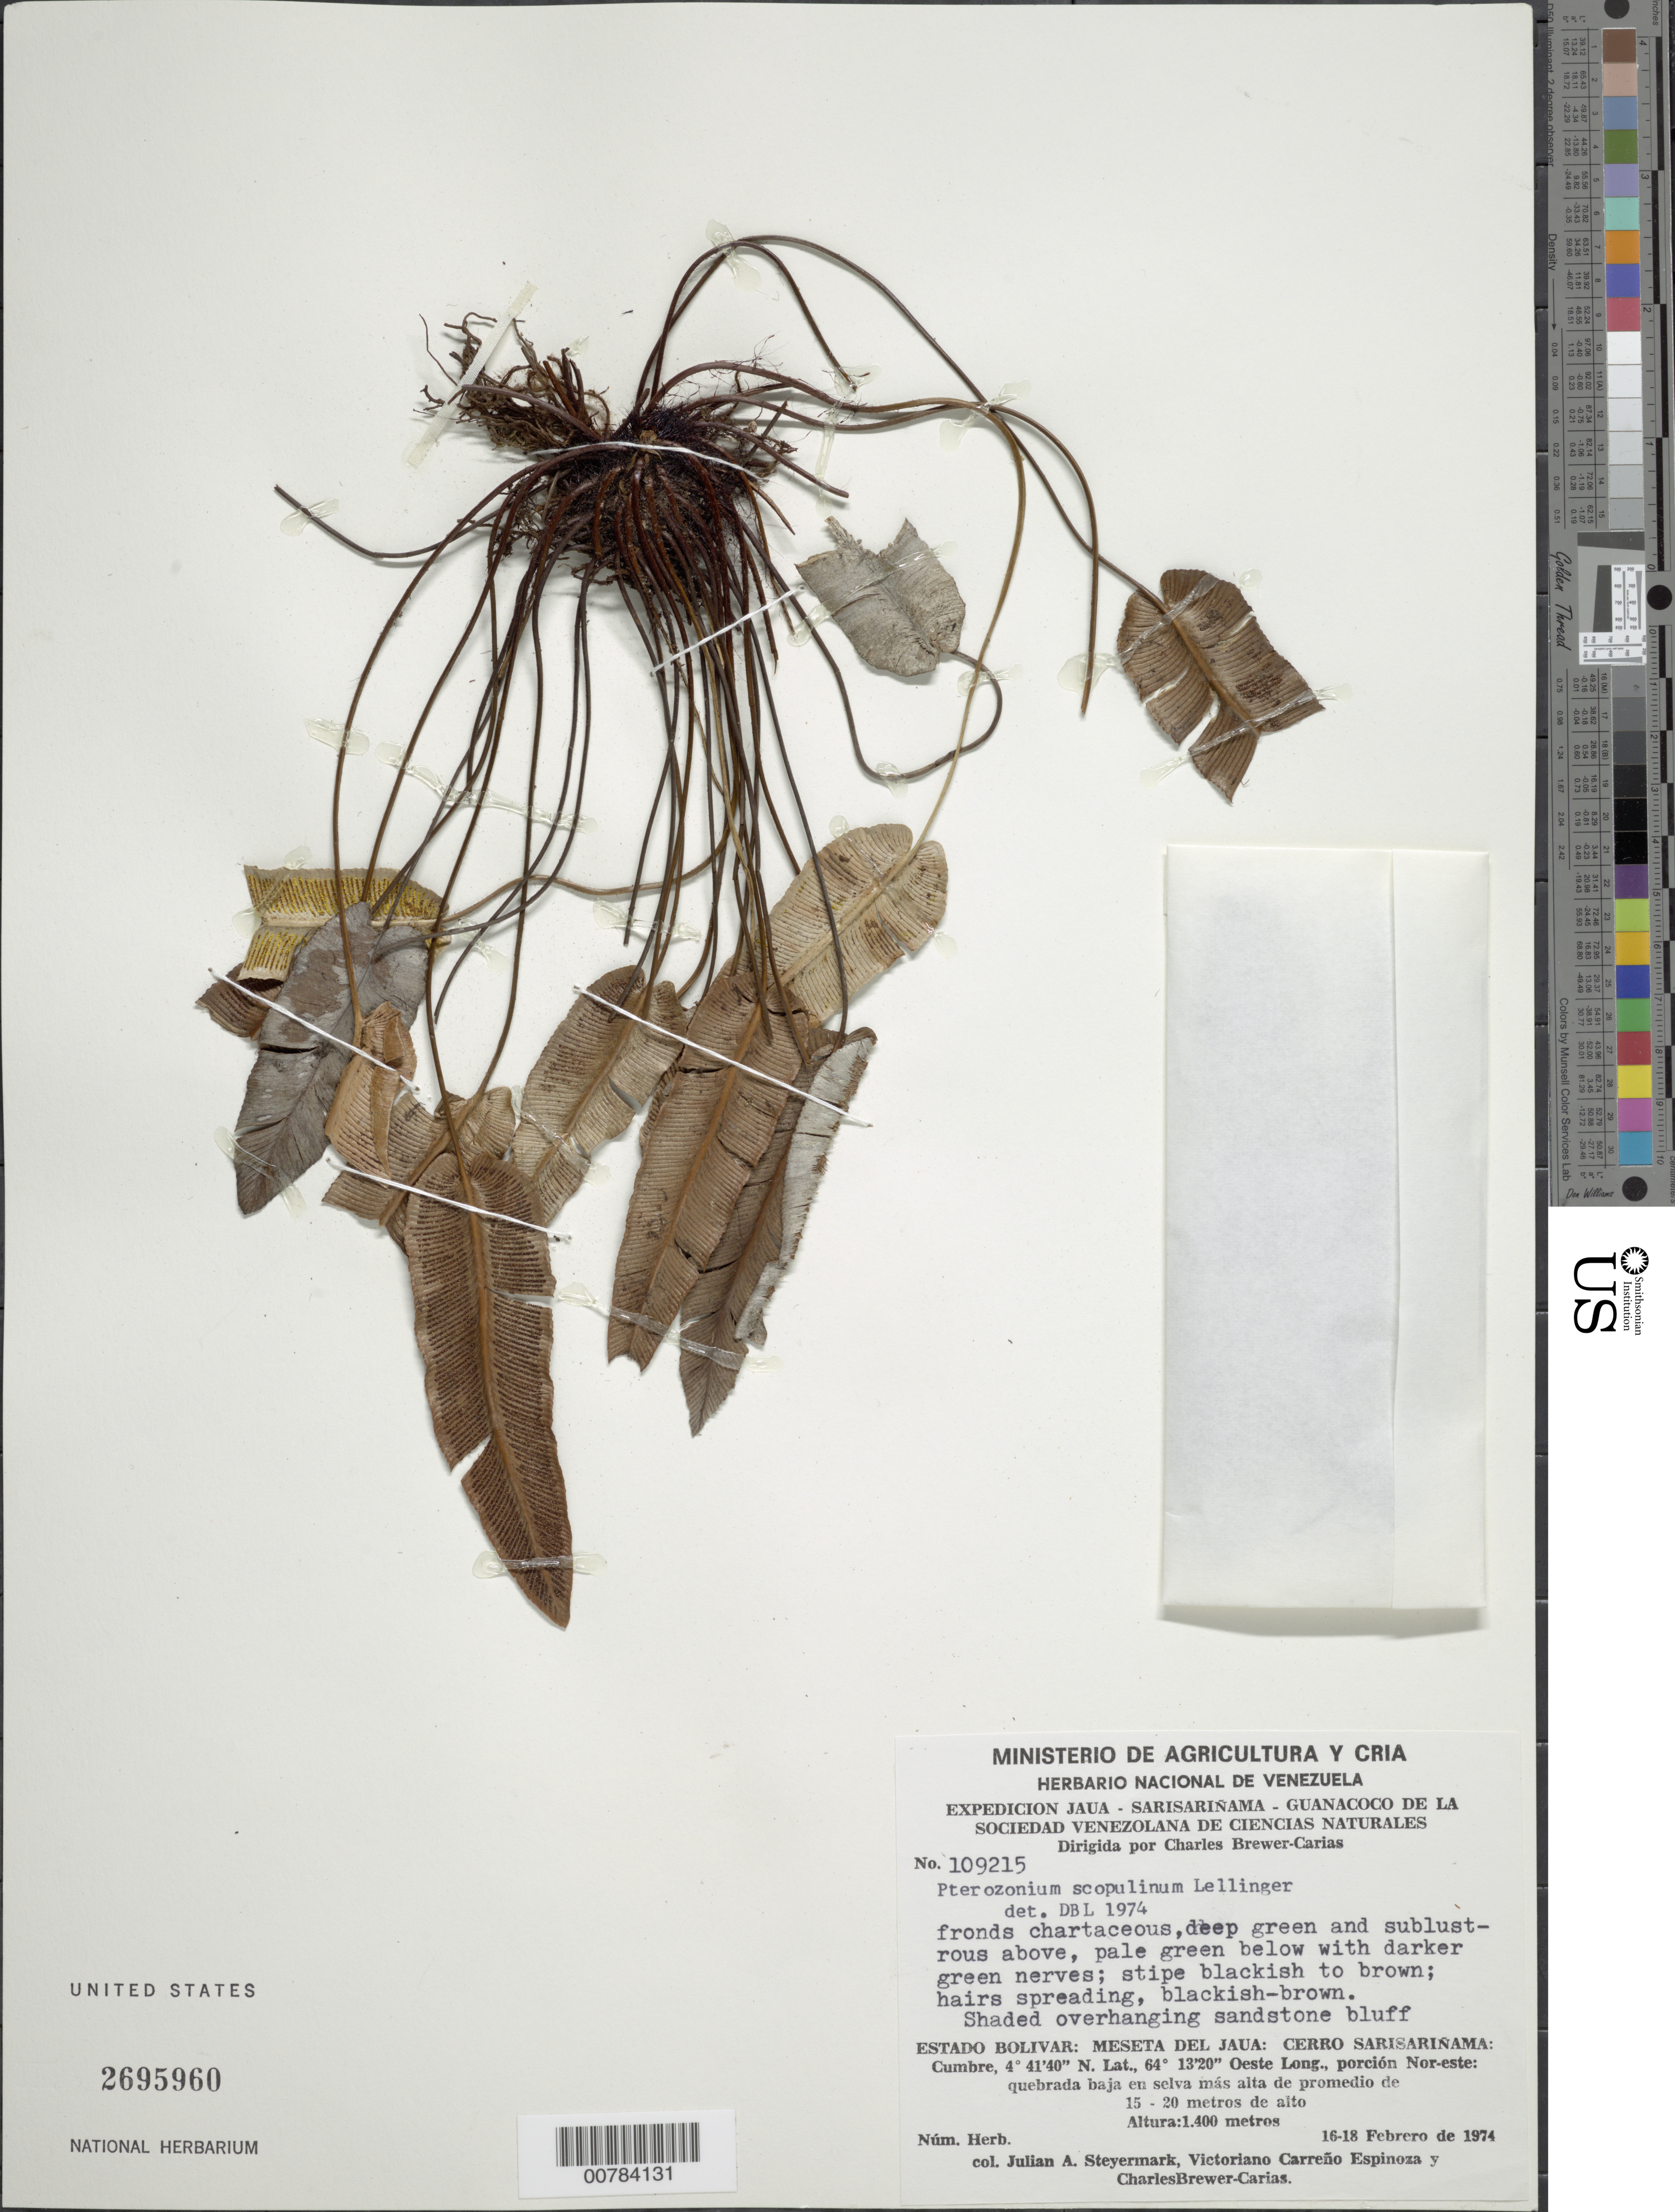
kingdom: Plantae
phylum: Tracheophyta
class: Polypodiopsida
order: Polypodiales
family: Pteridaceae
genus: Pterozonium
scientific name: Pterozonium scopulinum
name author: Lellinger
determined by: Lellinger, David B., (BOT), Smithsonian Institution - National Museum of Natural History (UNITED STATES)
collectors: J. Steyermark, V. Carreño E. & C. Brewer-Carias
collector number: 109215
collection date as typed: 16-Feb-74 to 18-Feb-74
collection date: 1974-02-16/1974-02-18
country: Venezuela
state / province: Bolívar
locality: Meseta del Jaua: Cerro Sarisariñama, summit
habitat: Shaded overhanging sandstone bluff, quebrada baja en selva mas alta de promedio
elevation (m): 1400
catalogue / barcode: US 2695960